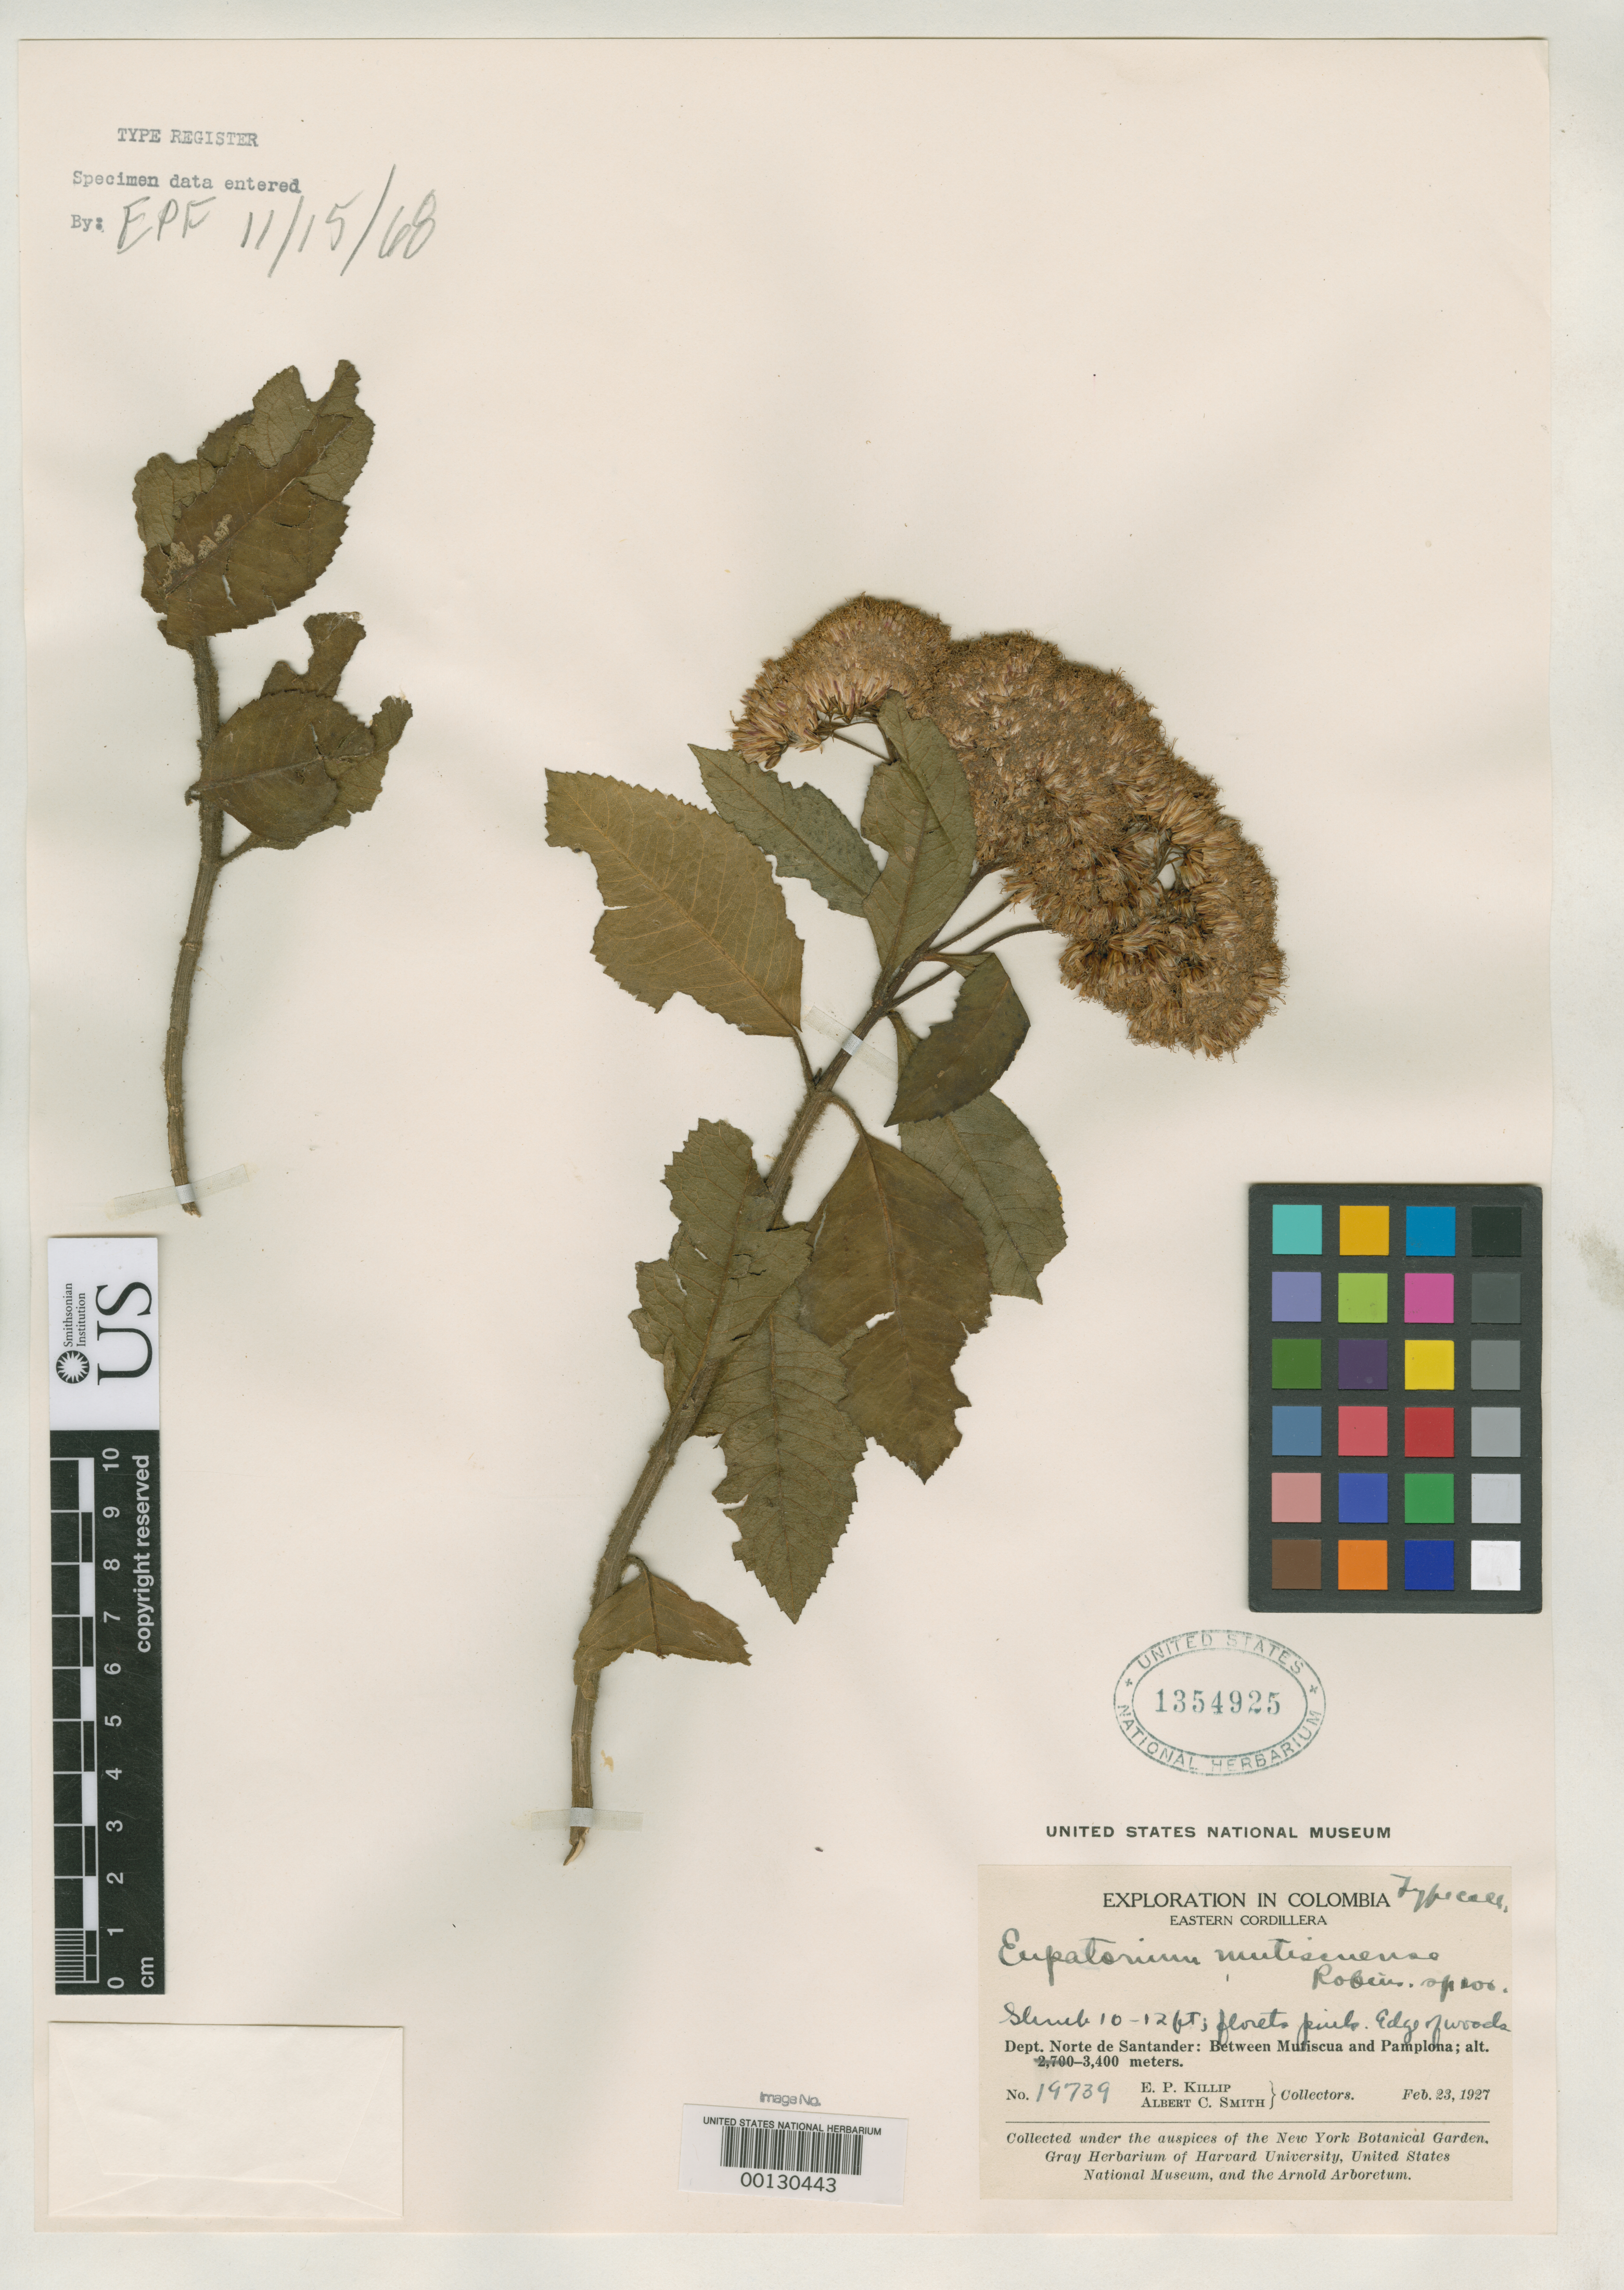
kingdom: Plantae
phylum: Tracheophyta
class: Magnoliopsida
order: Asterales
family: Asteraceae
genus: Eupatorium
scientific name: Eupatorium mutiscuense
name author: B.L. Rob.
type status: Isotype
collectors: E. P. Killip & A. C. Smith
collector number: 19739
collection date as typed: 23 Feb 1927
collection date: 1927-02-23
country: Colombia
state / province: Norte de Santander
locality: Between Mutiscua and Pamplona.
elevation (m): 3400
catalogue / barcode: US 1354925